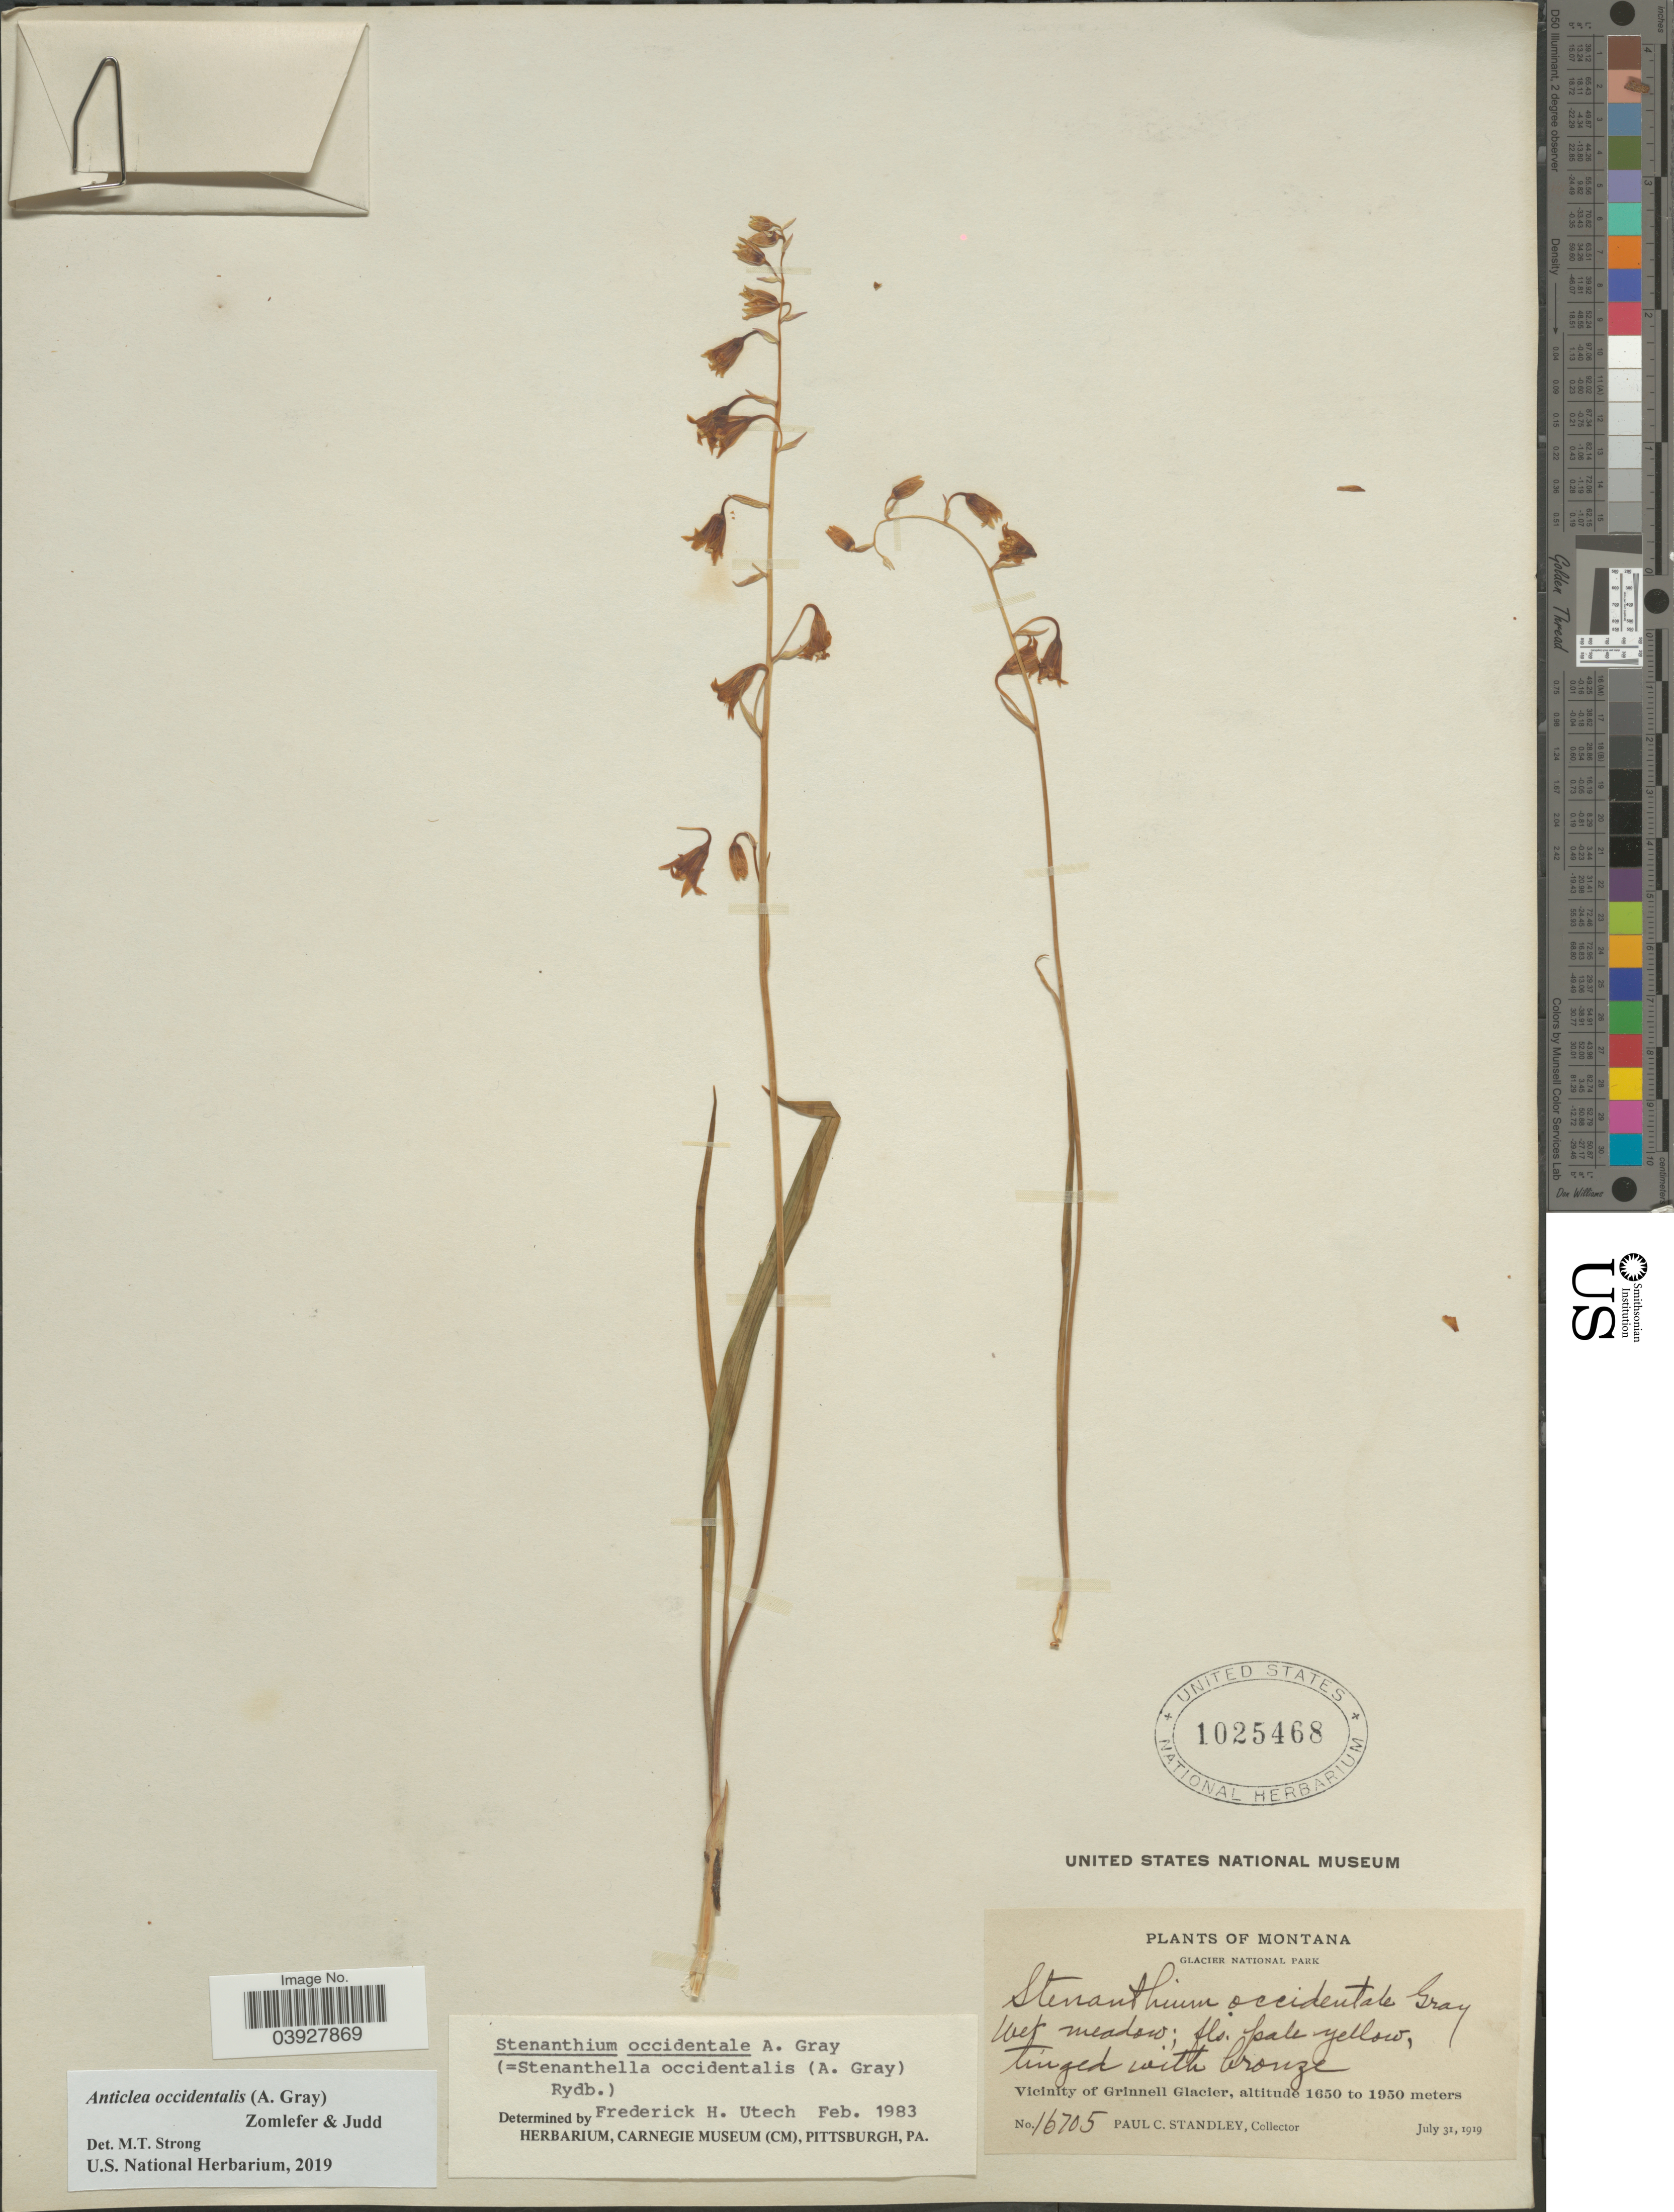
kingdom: Plantae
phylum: Tracheophyta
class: Liliopsida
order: Liliales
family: Melanthiaceae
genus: Anticlea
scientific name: Anticlea occidentalis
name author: (A. Gray) Zomlefer & Judd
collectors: P. C. Standley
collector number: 16705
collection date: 1919-07-31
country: United States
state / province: Montana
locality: Glacier National Park. Vicinity of Grinnell Glacier.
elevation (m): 1650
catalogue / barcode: US 1025468